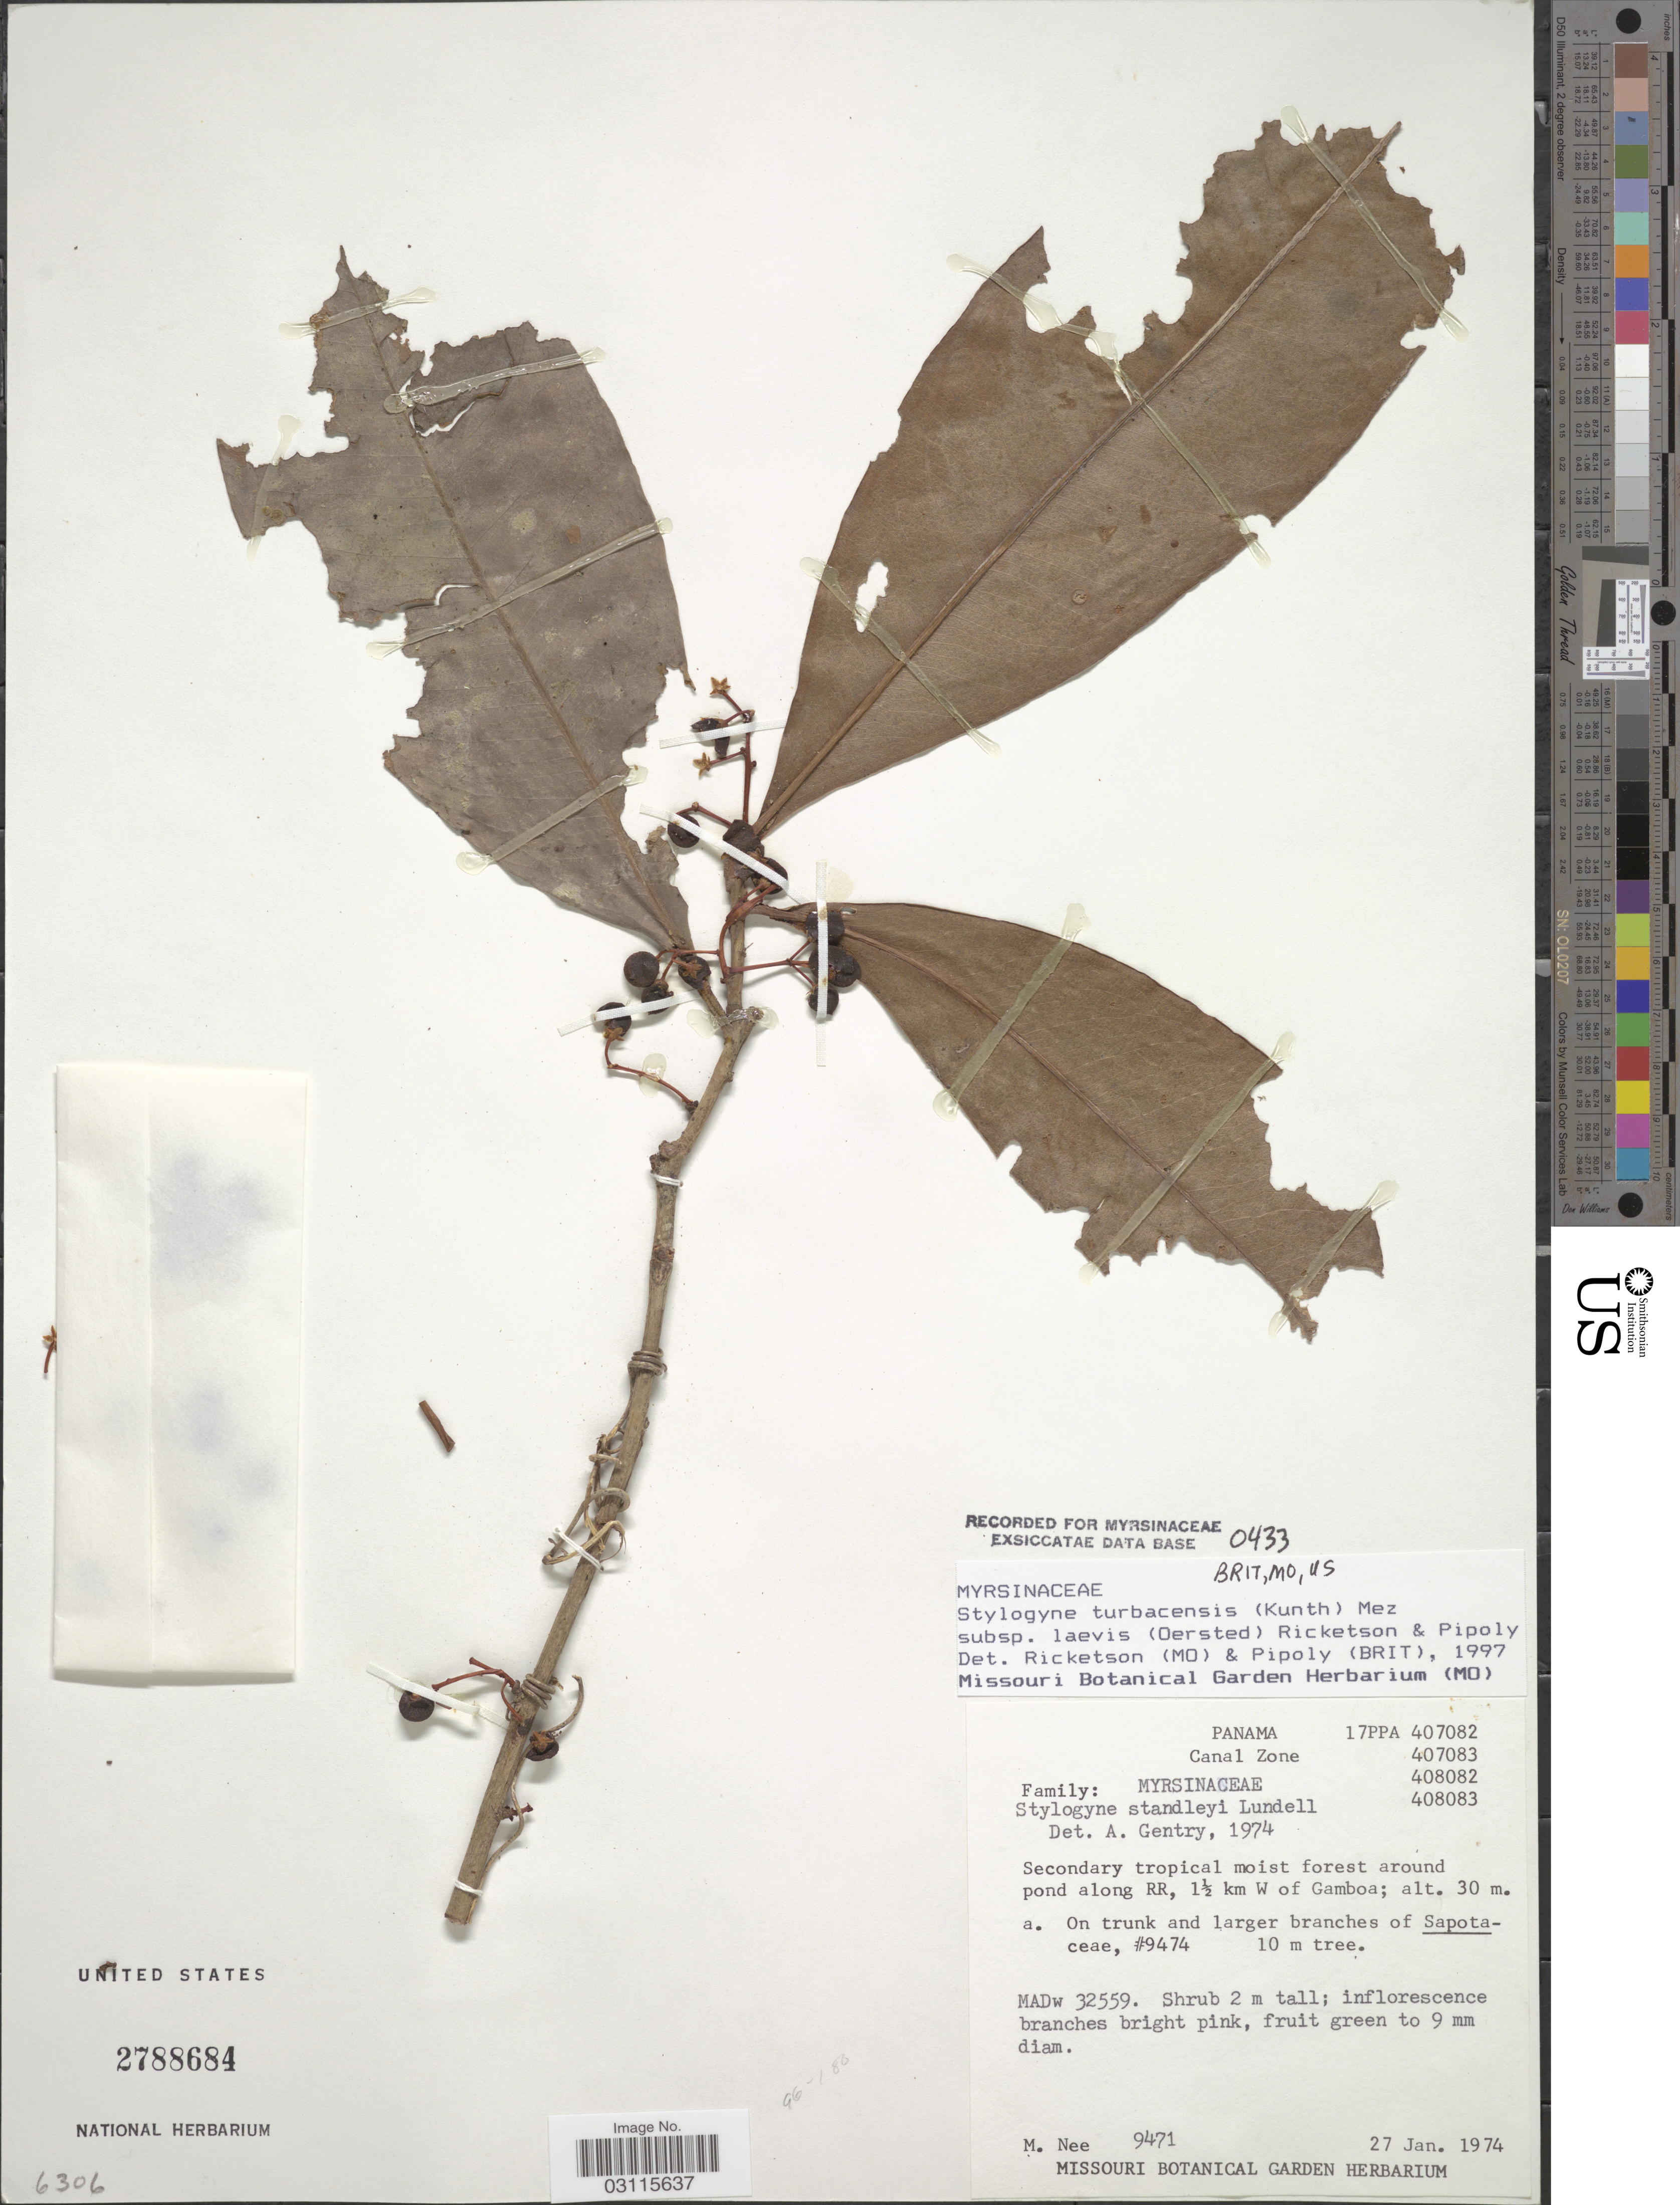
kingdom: Plantae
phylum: Tracheophyta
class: Magnoliopsida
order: Ericales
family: Primulaceae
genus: Stylogyne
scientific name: Stylogyne turbacensis subsp. laevis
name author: (Oerst.) Ricketson & Pipoly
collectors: M. Nee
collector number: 9471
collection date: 1974-01-27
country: Panama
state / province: Colón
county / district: Canal Zone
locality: Canal Zone. Around pond along RR, 1½ km W of Gamboa.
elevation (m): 30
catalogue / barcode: US 2788684